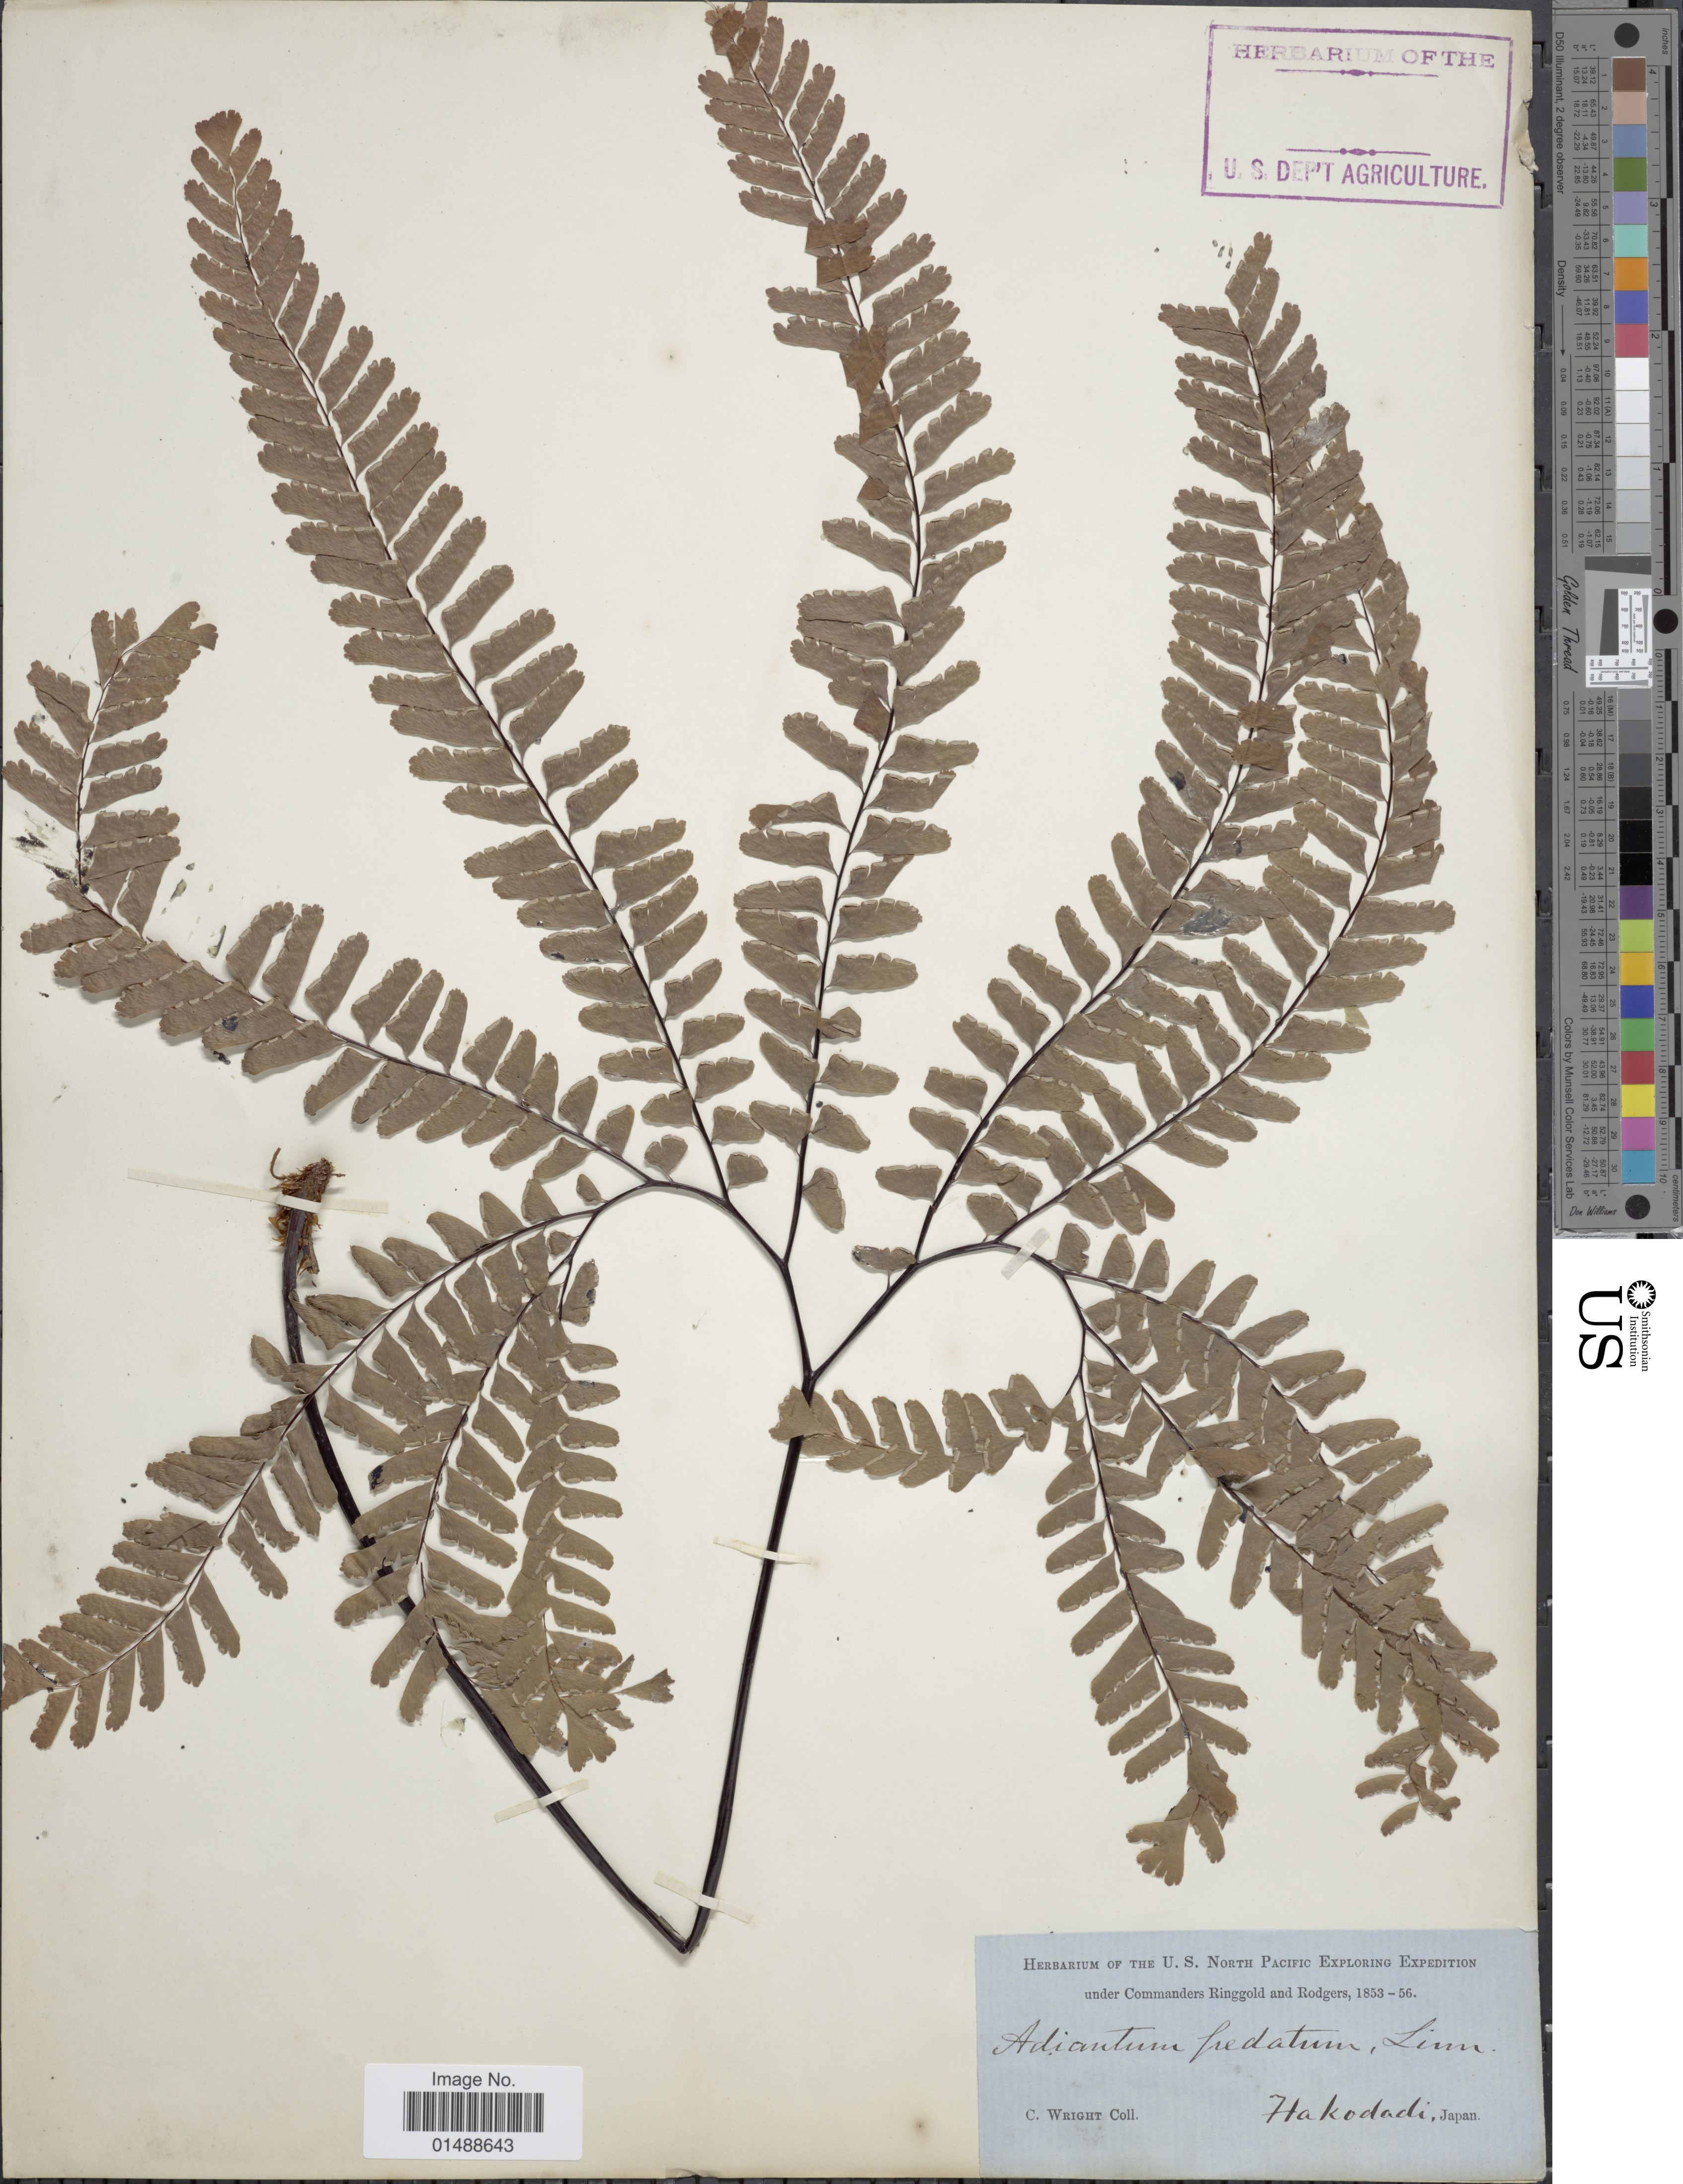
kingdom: Plantae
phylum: Tracheophyta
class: Polypodiopsida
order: Polypodiales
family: Pteridaceae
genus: Adiantum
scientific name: Adiantum pedatum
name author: L.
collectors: C. Wright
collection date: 1853/1856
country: Japan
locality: Japan, Hakodadi.